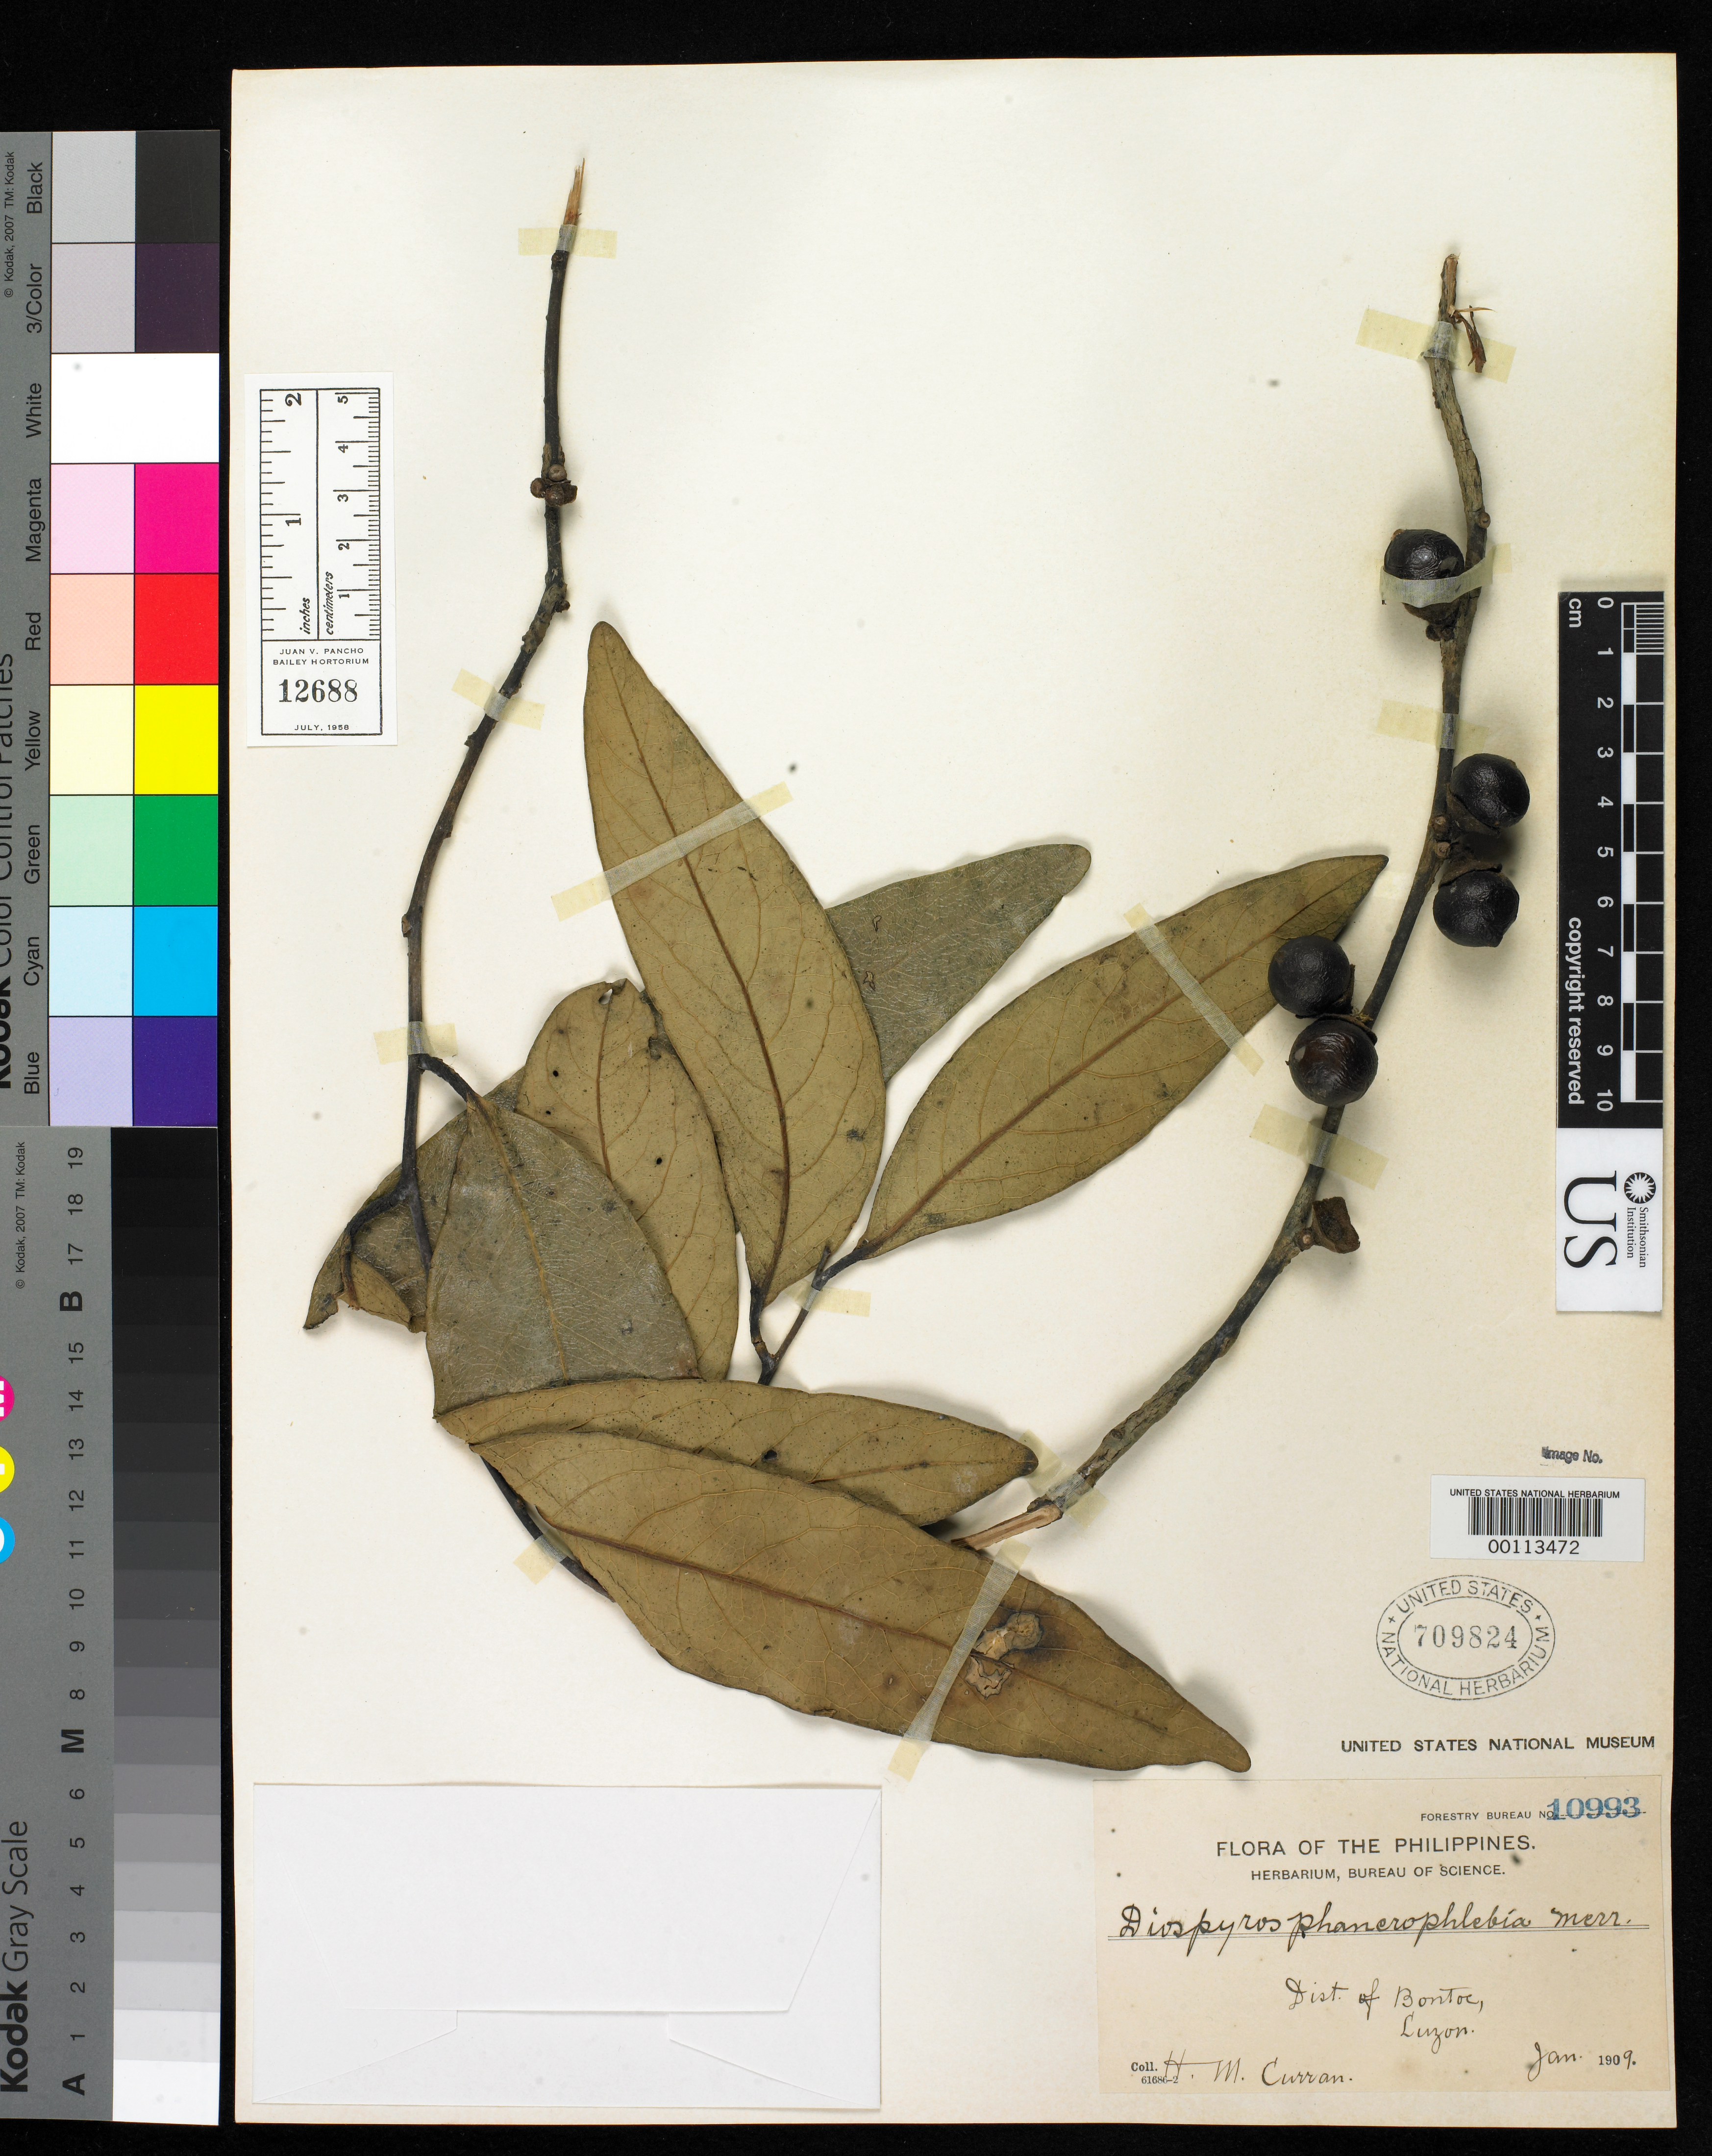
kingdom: Plantae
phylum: Tracheophyta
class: Magnoliopsida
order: Ericales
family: Ebenaceae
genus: Diospyros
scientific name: Diospyros phanerophlebia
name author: Merr.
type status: Isotype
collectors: H. M. Curran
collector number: Bur. Sci. 10993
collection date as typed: Jan 1909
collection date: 1909-01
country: Philippines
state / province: Cordillera (Administrative Region)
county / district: Mountain province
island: Luzon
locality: Bontoc Dist.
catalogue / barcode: US 709824